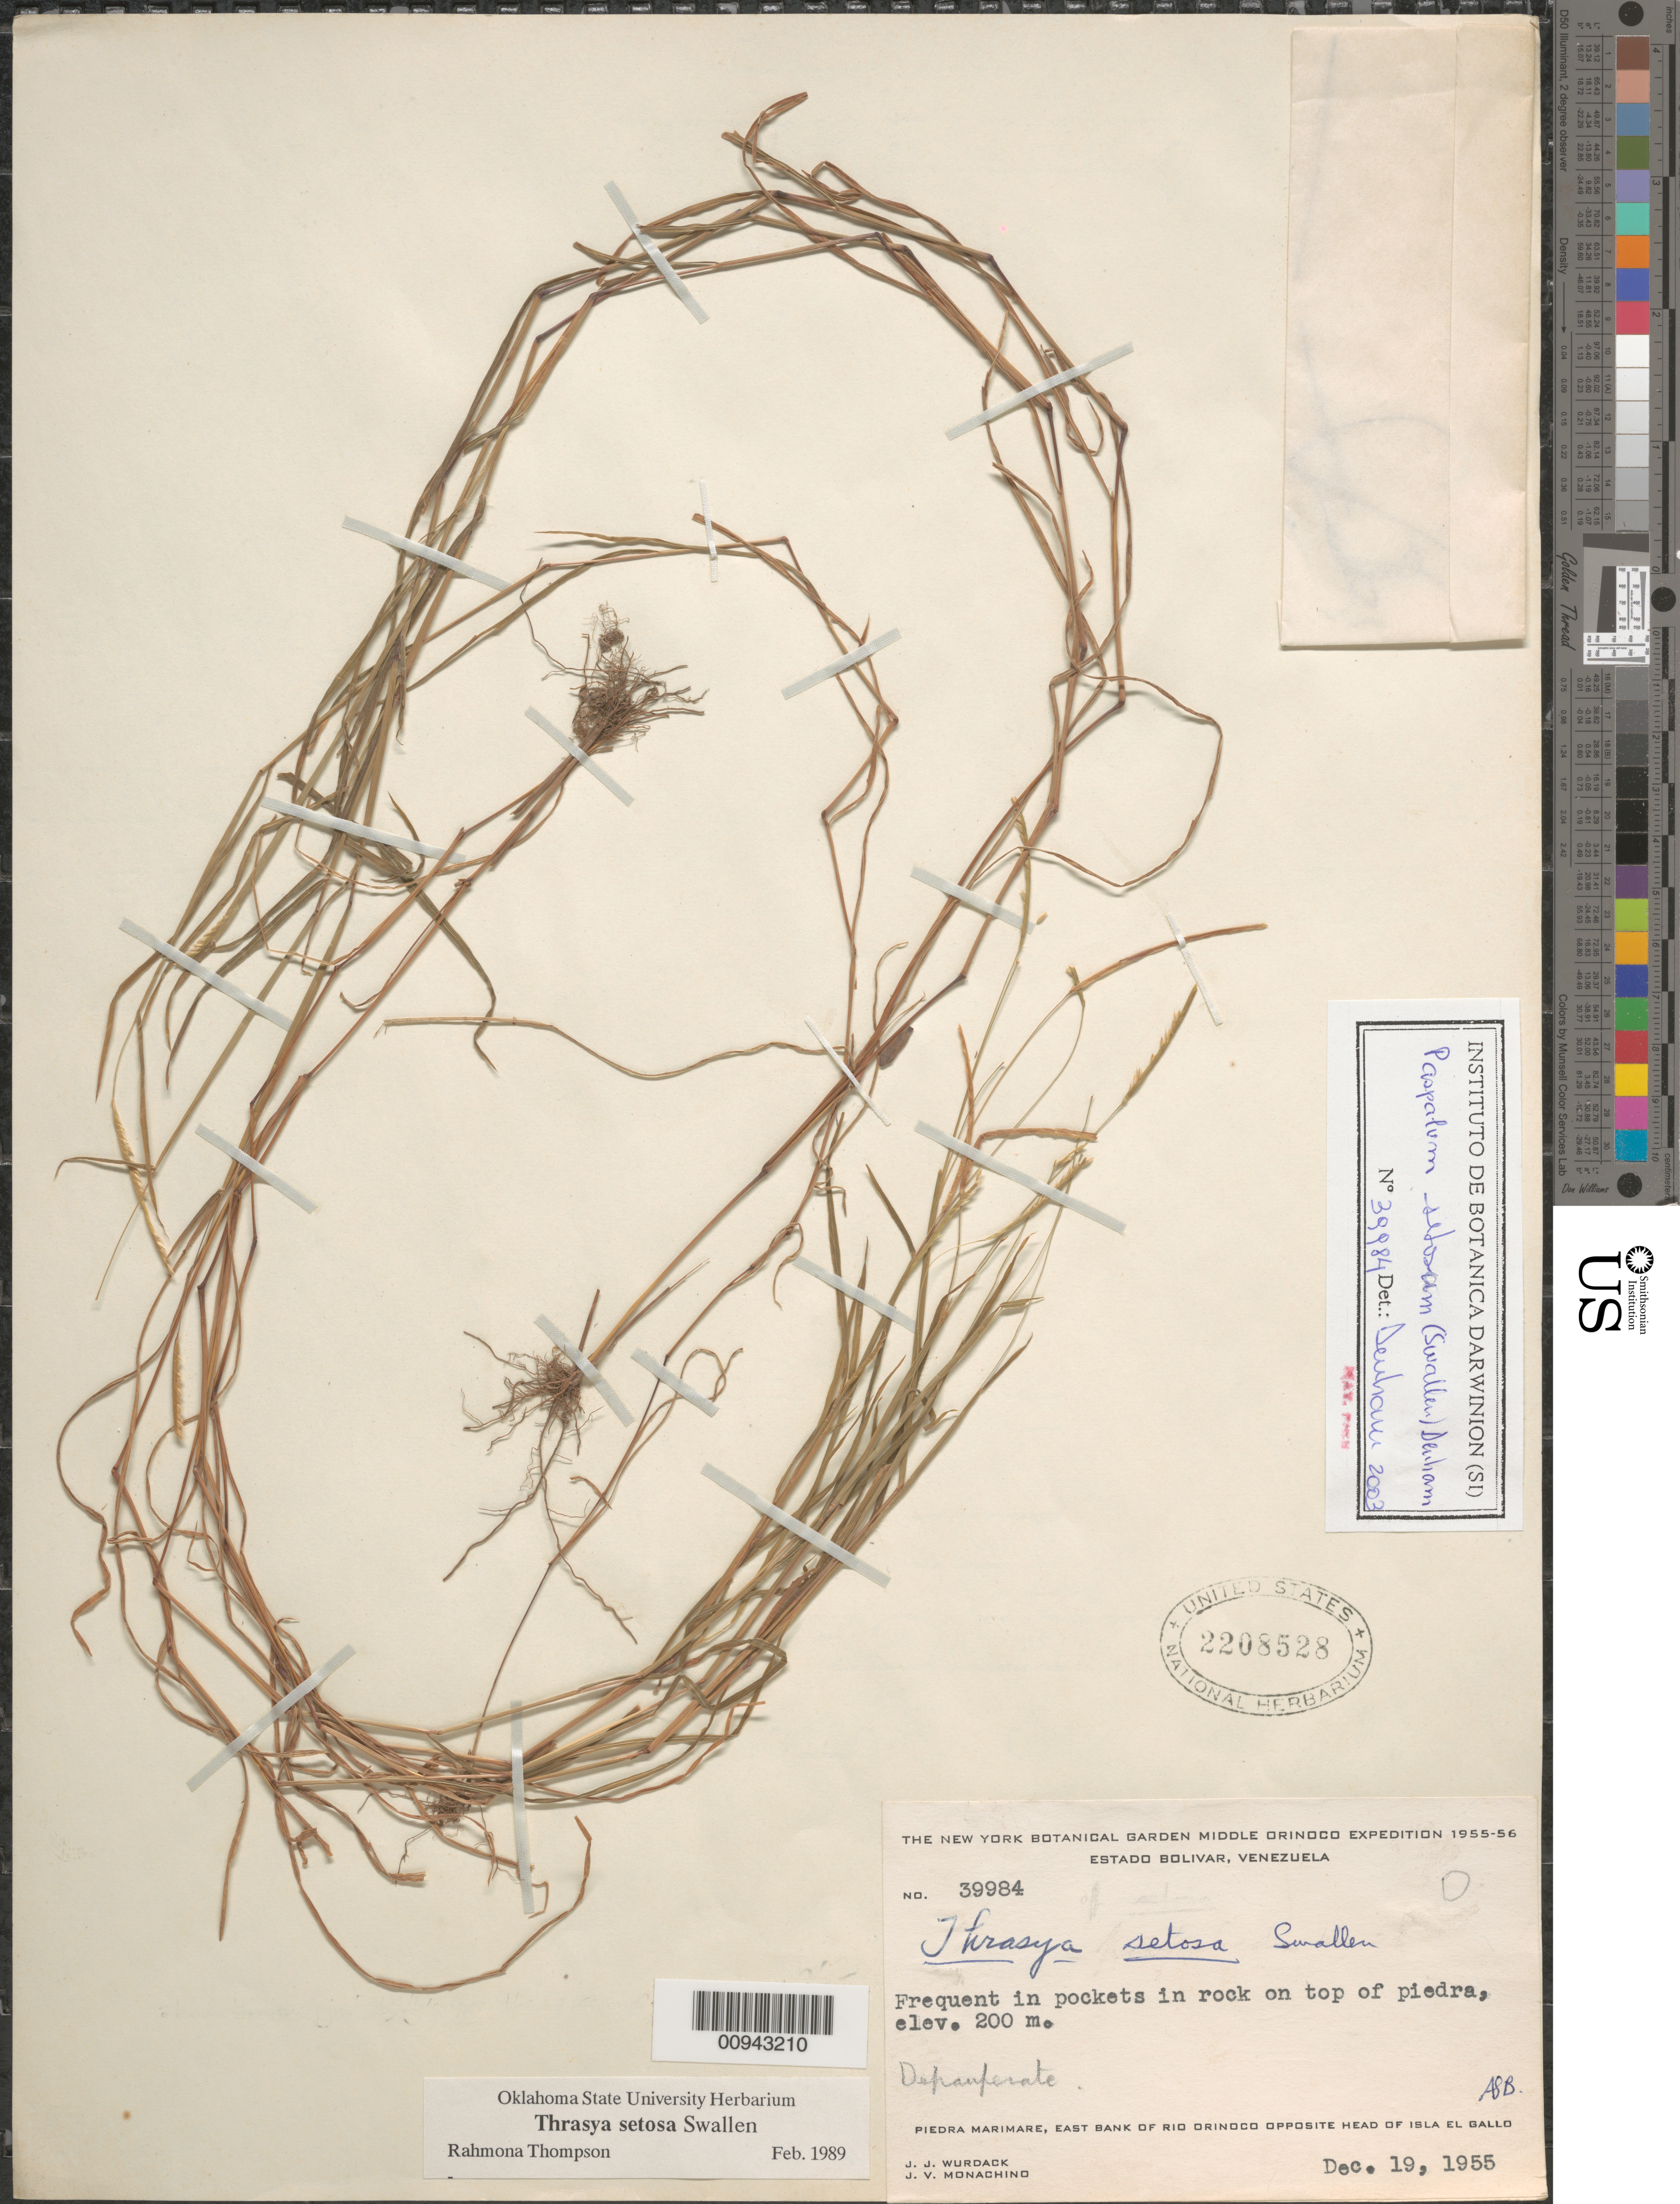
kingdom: Plantae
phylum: Tracheophyta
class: Liliopsida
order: Poales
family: Poaceae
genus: Paspalum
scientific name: Paspalum setosum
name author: (Swallen) S. Denham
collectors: J. J. Wurdack & J. V. Monachino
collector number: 39984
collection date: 1955-12-19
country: Venezuela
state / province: Bolivar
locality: The New York Botanical Garden Middle Orinoco Expedition 1955-56. Piedra Marimare, east bank of Rio Orinoco opposite head of Isla El Gallo.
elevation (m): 200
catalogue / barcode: US 2208528